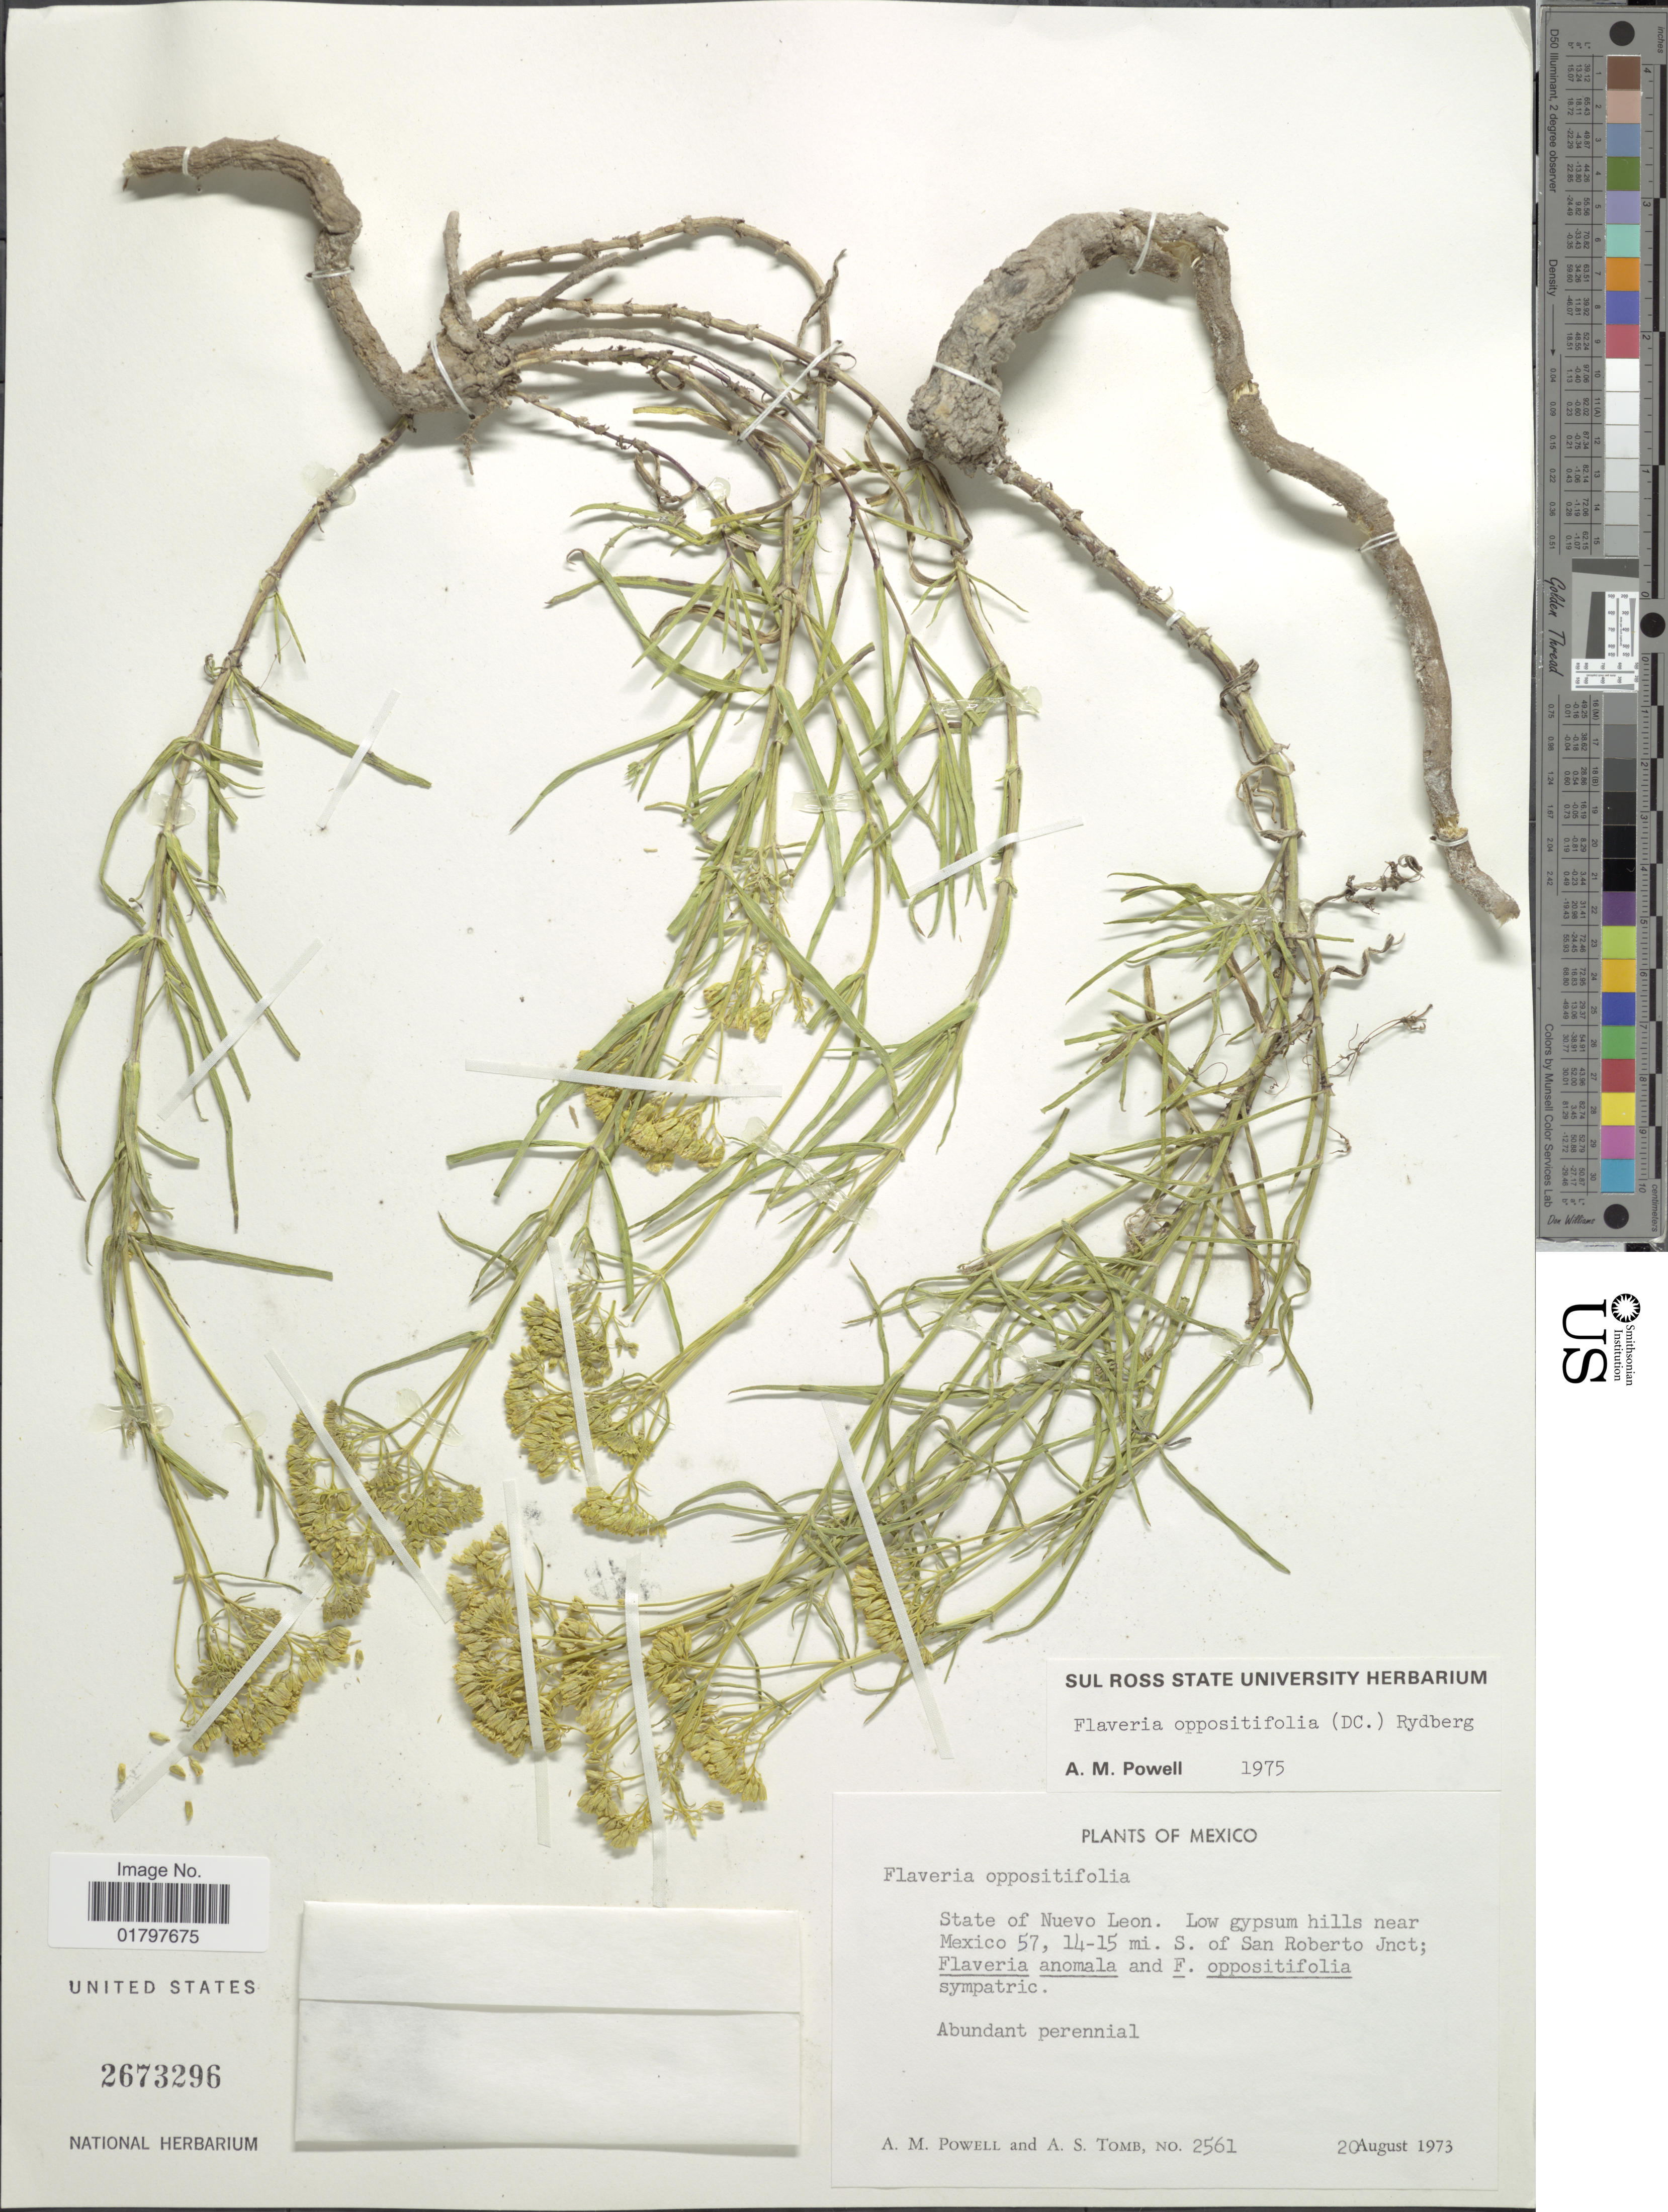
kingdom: Plantae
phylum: Tracheophyta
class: Magnoliopsida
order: Asterales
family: Asteraceae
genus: Flaveria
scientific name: Flaveria oppositifolia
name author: Rydb.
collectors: A. M. Powell & A. Tomb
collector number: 2561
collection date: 1973-08-20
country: Mexico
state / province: Nuevo León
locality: State of Nuevo Leon. Low gypsum hills near Mexico 57, 14-15 mi. S. of San Roberto Jnct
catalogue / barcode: US 2673296